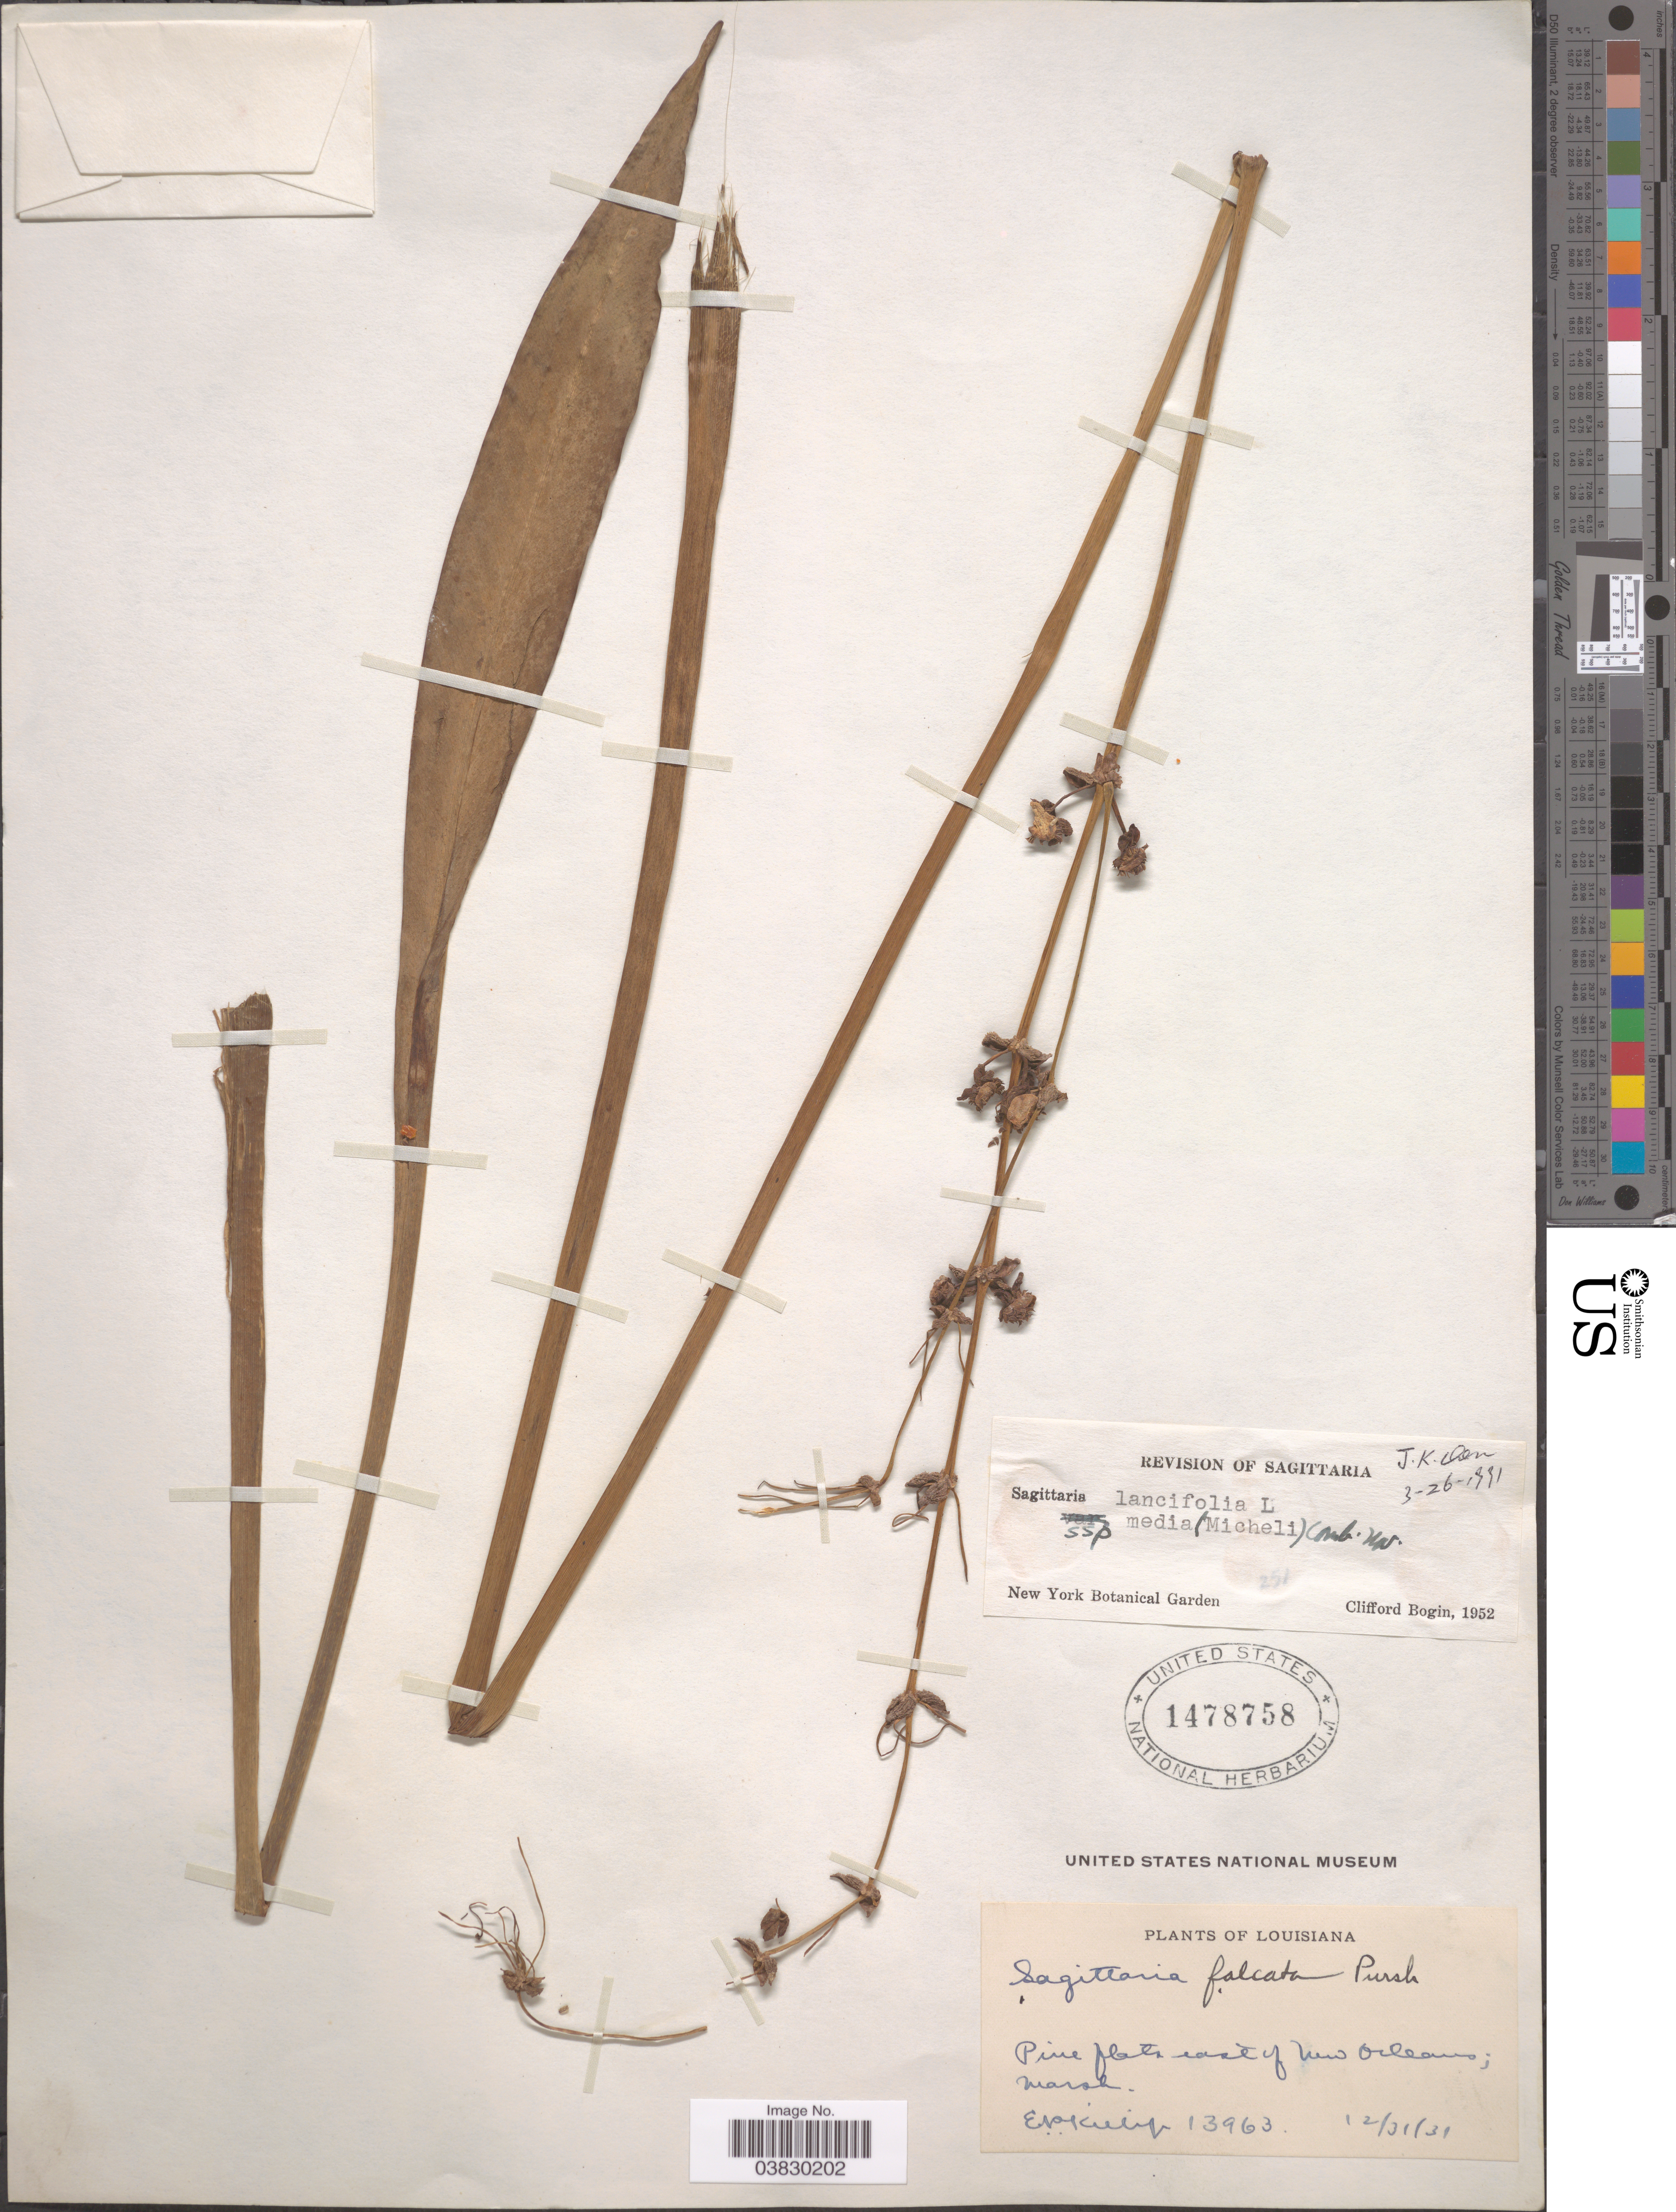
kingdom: Plantae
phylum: Tracheophyta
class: Liliopsida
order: Alismatales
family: Alismataceae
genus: Sagittaria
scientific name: Sagittaria lancifolia subsp. media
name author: (Micheli) Bogin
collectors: E. P. Killip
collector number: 13963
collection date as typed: Transcribed d/m/y: 31/12/31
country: United States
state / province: Louisiana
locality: East of New Orleans.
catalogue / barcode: US 1478758